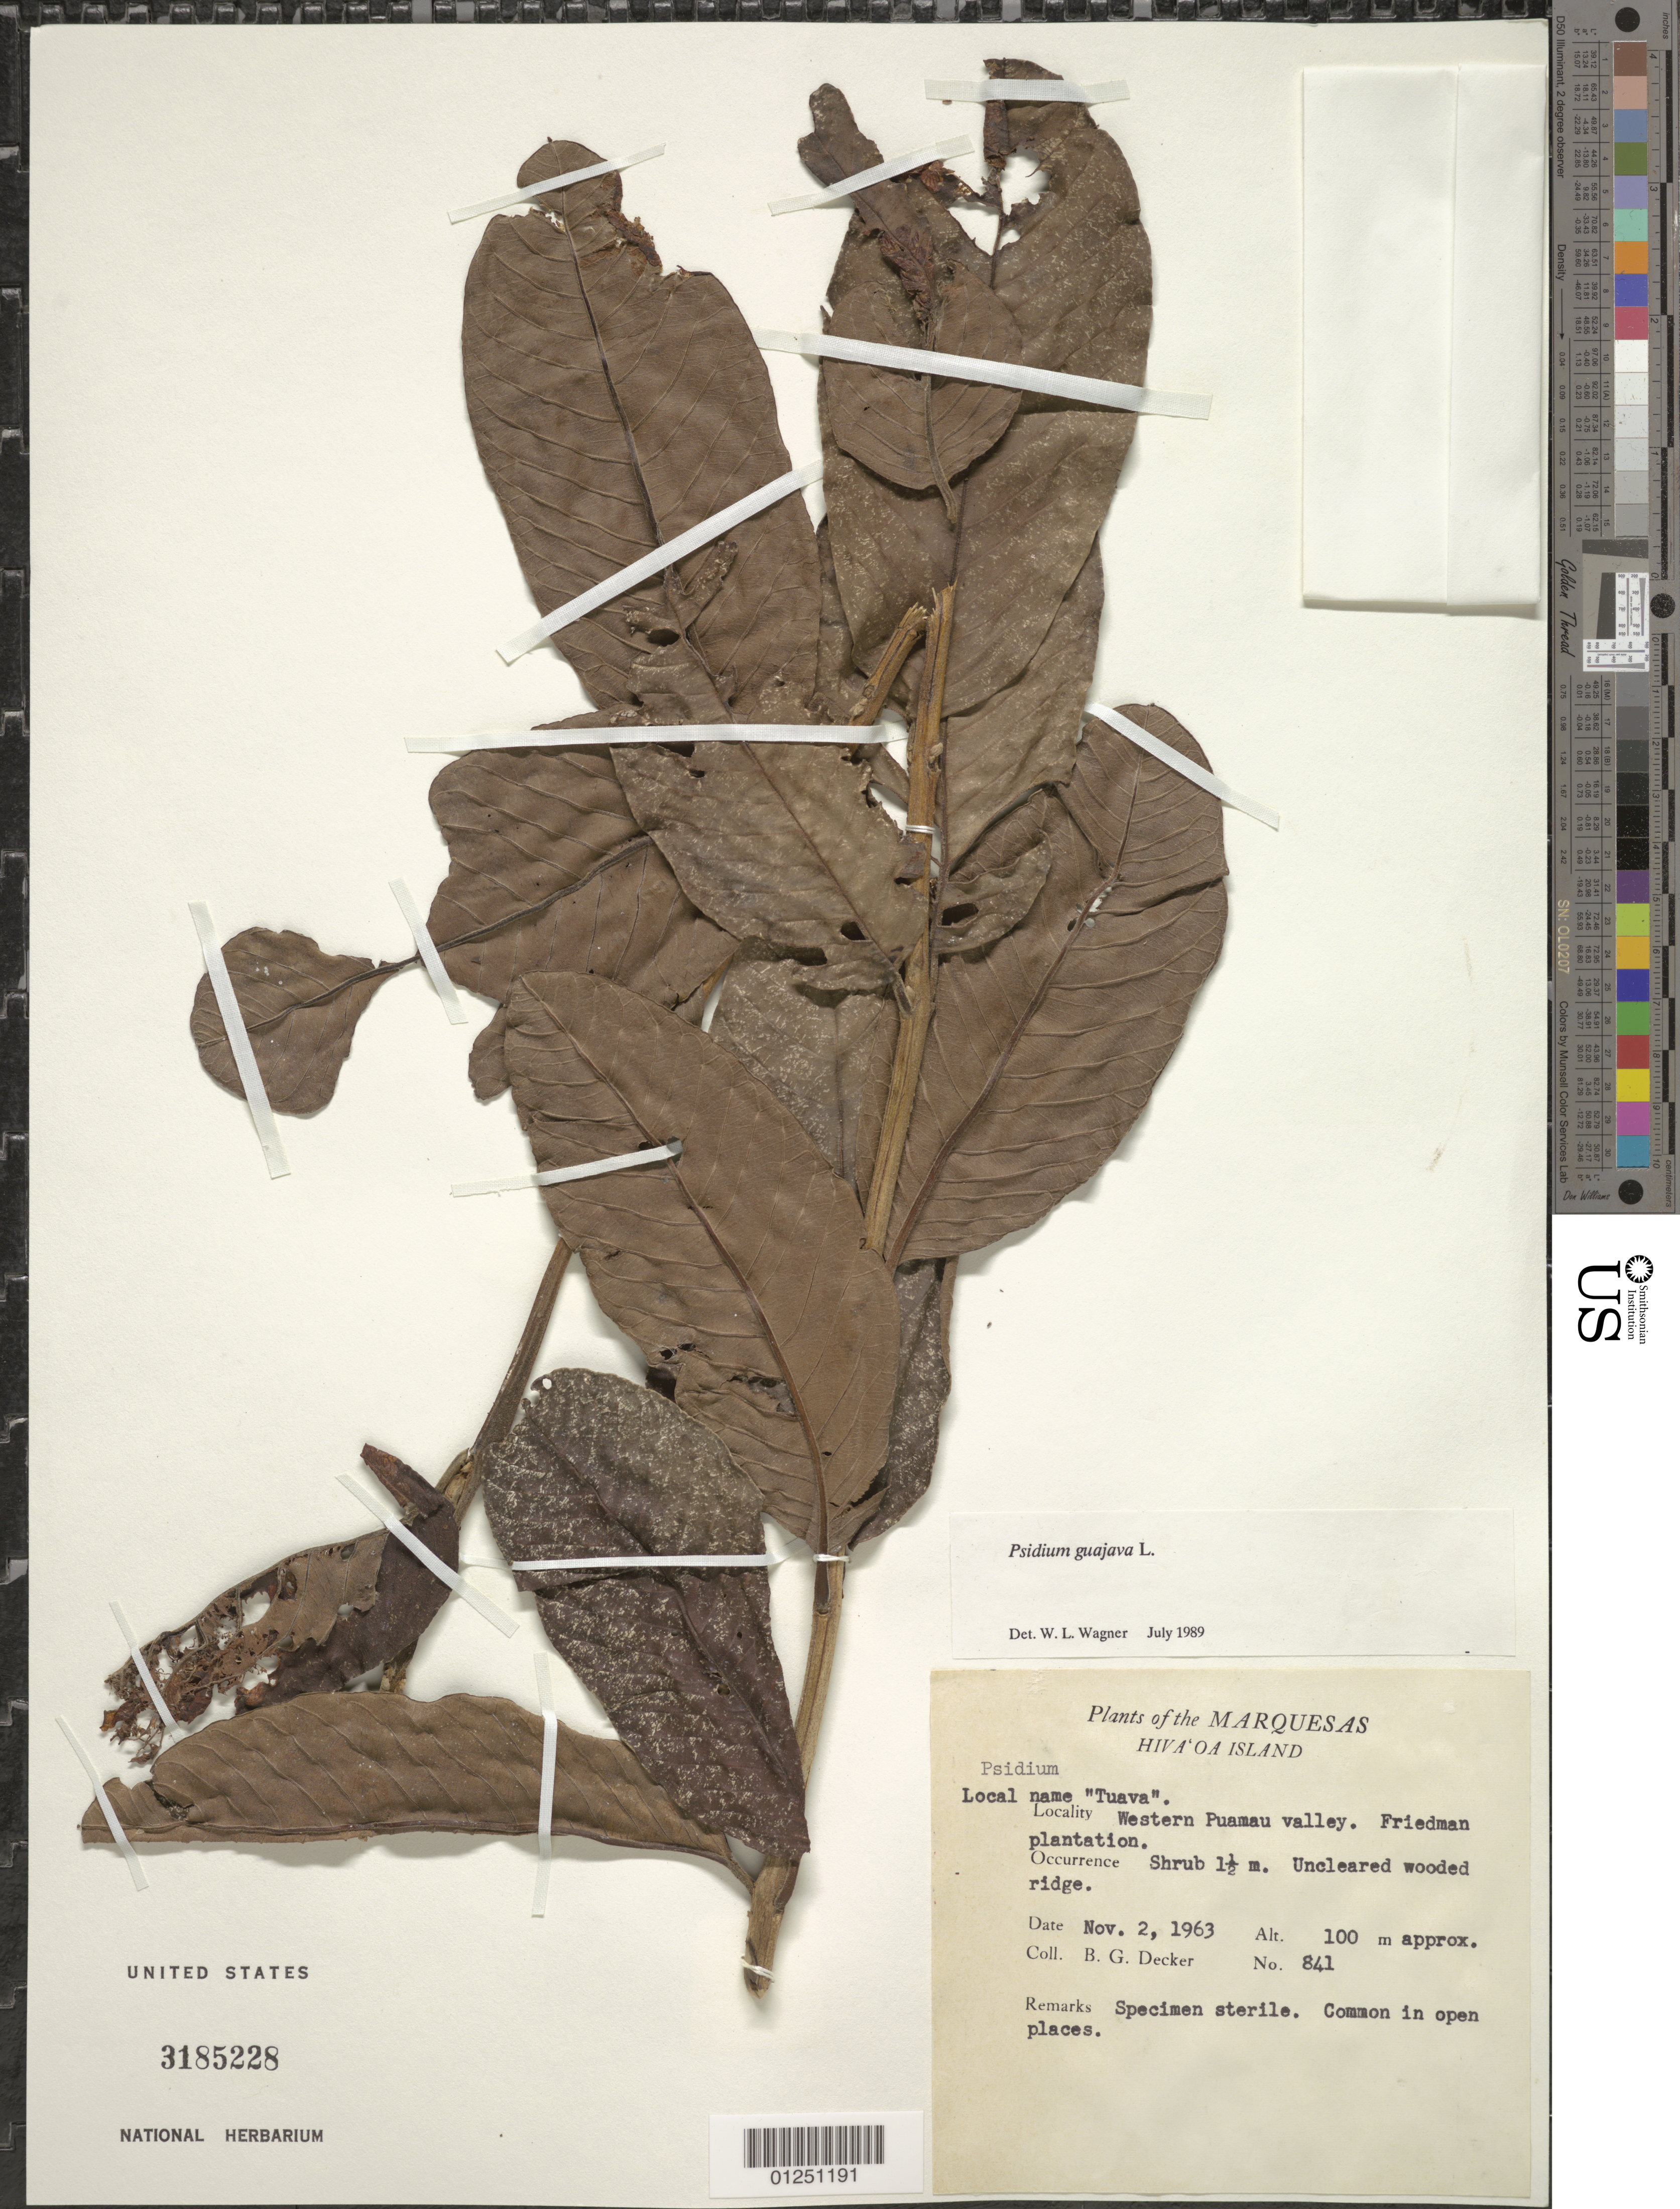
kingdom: Plantae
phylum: Tracheophyta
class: Magnoliopsida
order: Myrtales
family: Myrtaceae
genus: Psidium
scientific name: Psidium guajava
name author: L.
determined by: Wagner, W. L., (BOT), Smithsonian Institution - National Museum of Natural History (UNITED STATES)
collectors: B. G. Decker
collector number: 841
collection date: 1963-11-02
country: French Polynesia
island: Hiva Oa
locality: W Puamau Valley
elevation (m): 100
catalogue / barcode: US 3185228